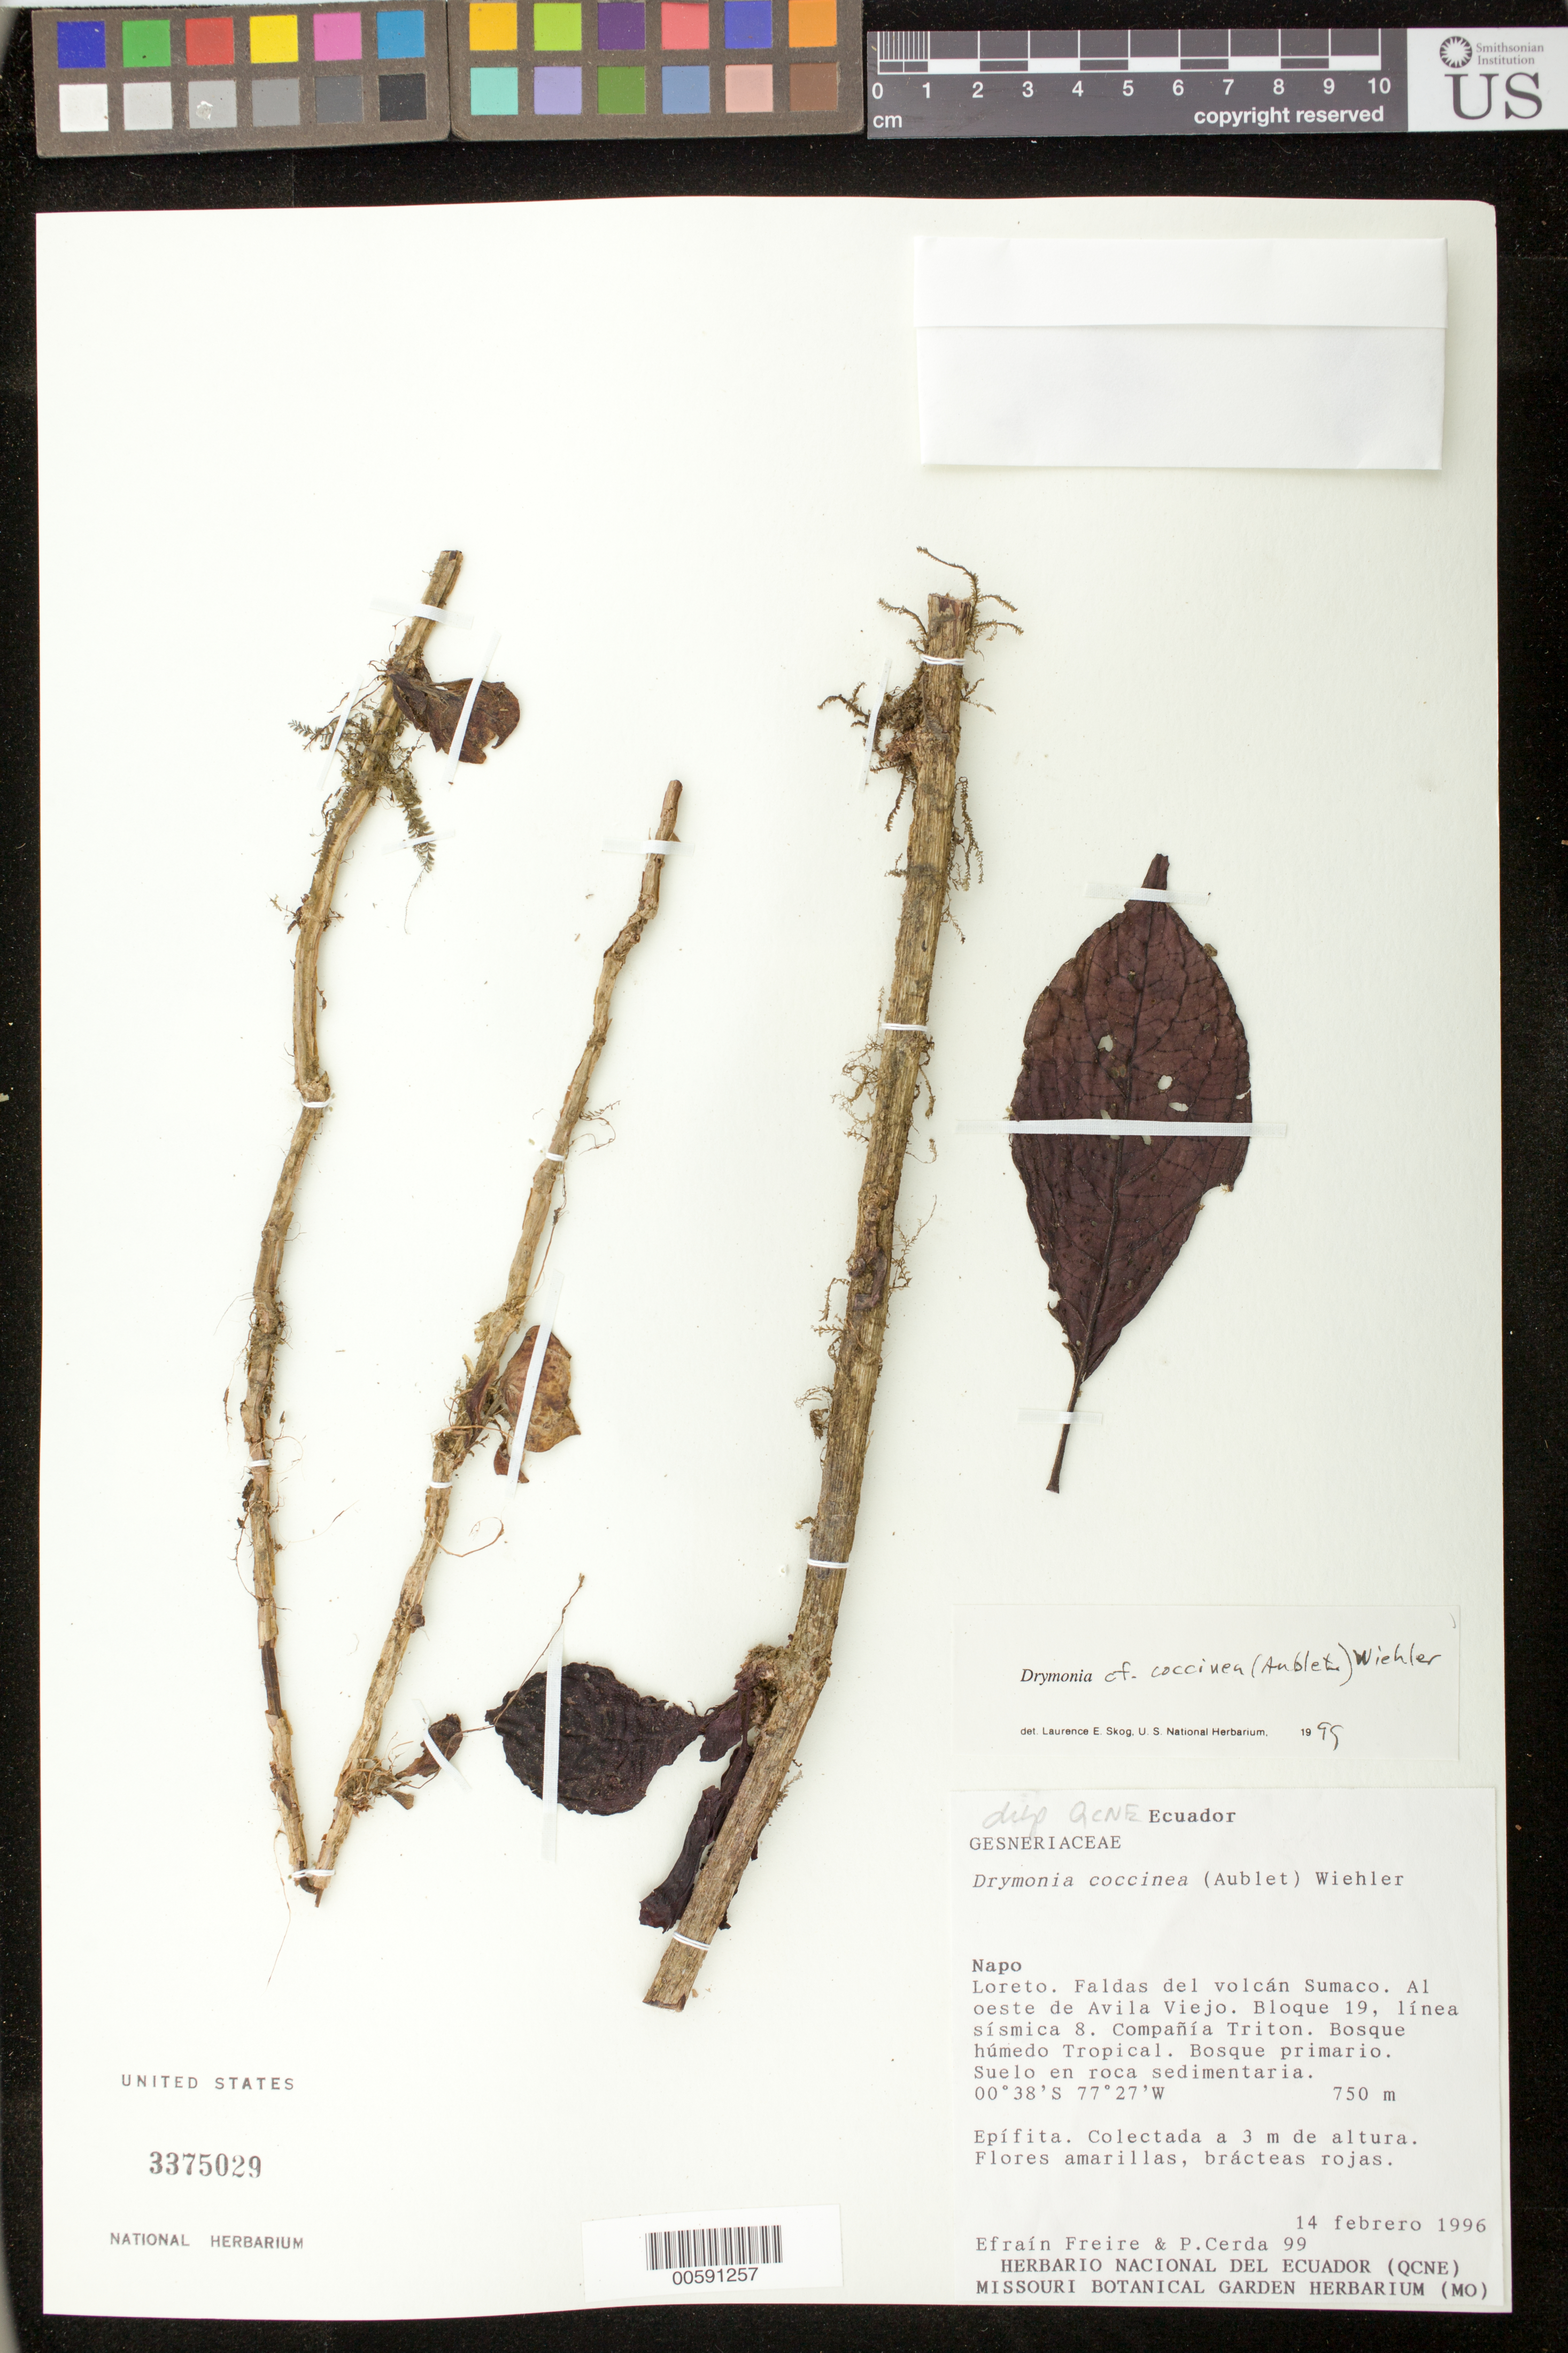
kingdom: Plantae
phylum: Tracheophyta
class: Magnoliopsida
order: Lamiales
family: Gesneriaceae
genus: Drymonia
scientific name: Drymonia coccinea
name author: (Aubl.) Wiehler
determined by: Skog, Laurence E.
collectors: E. Freire & P. Cerda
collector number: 99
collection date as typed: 14 Feb 1996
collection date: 1996-02-14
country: Ecuador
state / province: Napo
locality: Loreto. Faldas del volcán Sumaco, al oeste de Avila viejo, Bloque 19, línea sísmica 8, Compañía Triton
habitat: Bosque húmedo tropical; bosque primario, suelo en roca sedimentaria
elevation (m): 750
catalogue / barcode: US 3375029